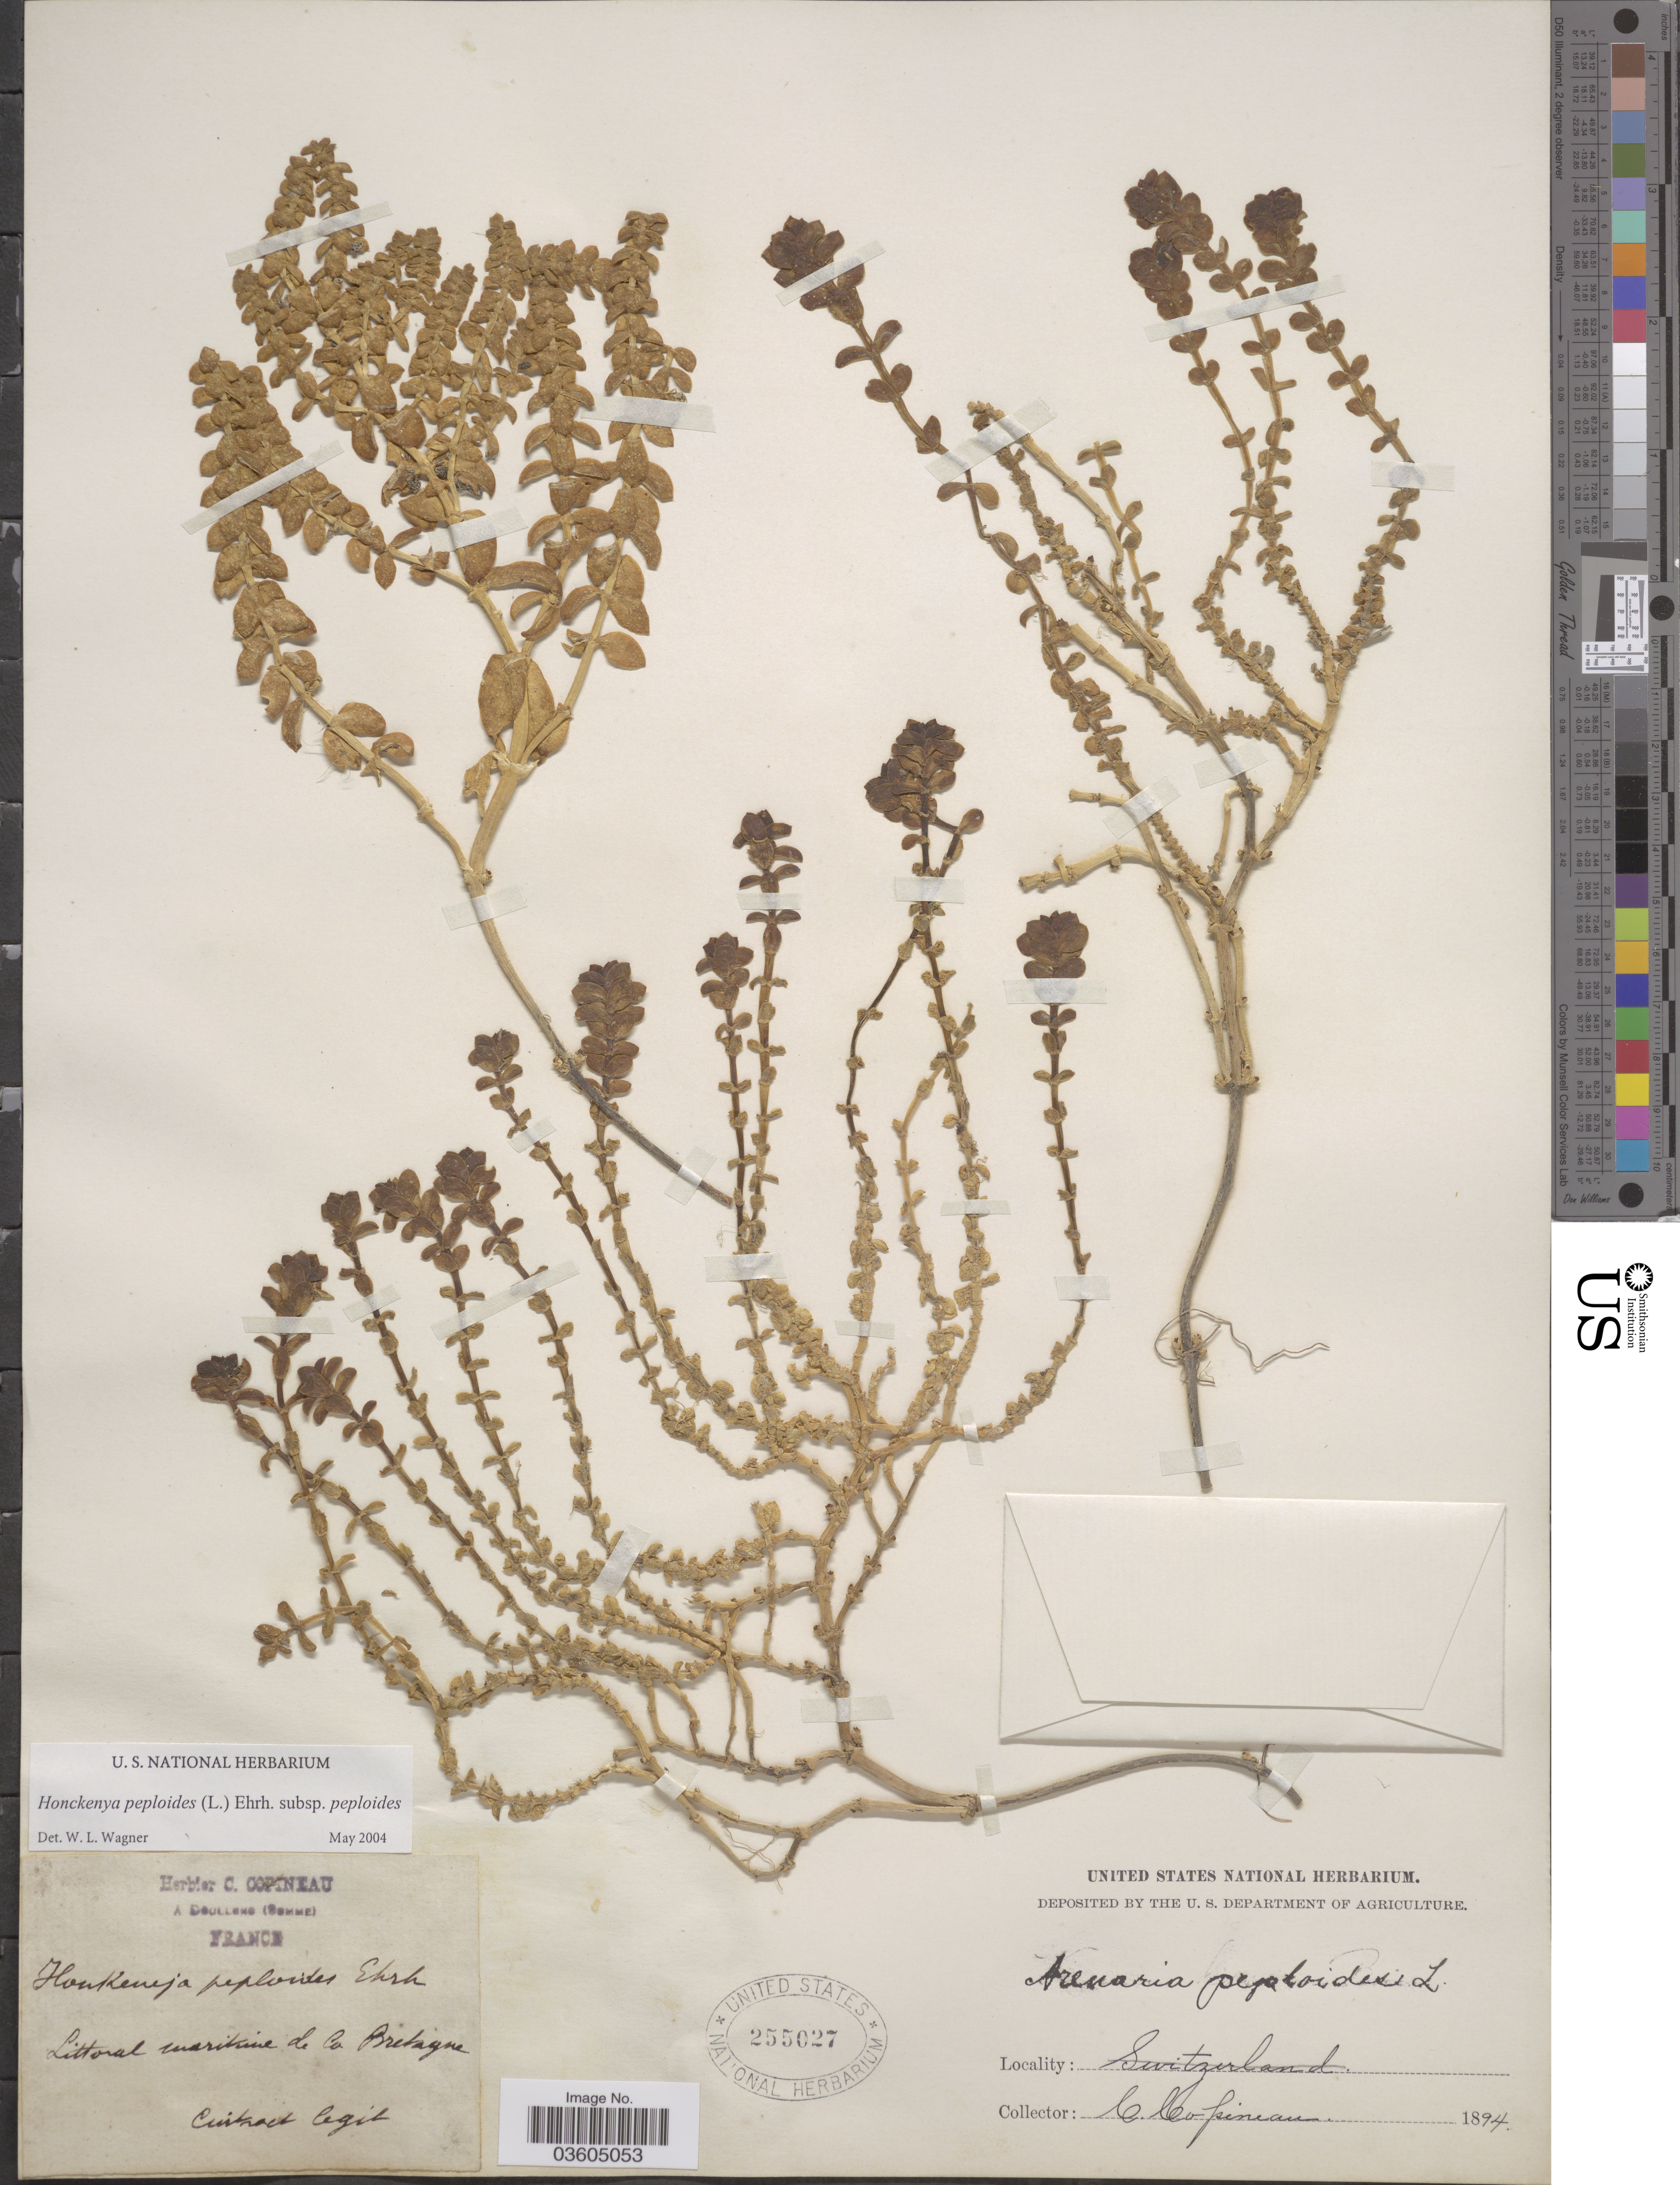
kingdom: Plantae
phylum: Tracheophyta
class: Magnoliopsida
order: Caryophyllales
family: Caryophyllaceae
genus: Honckenya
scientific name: Honckenya peploides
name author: (L.) Ehrh.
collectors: Cintract, --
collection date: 1894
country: France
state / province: Bretagne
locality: Littoral maritime de la Bretagne.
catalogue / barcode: US 255027